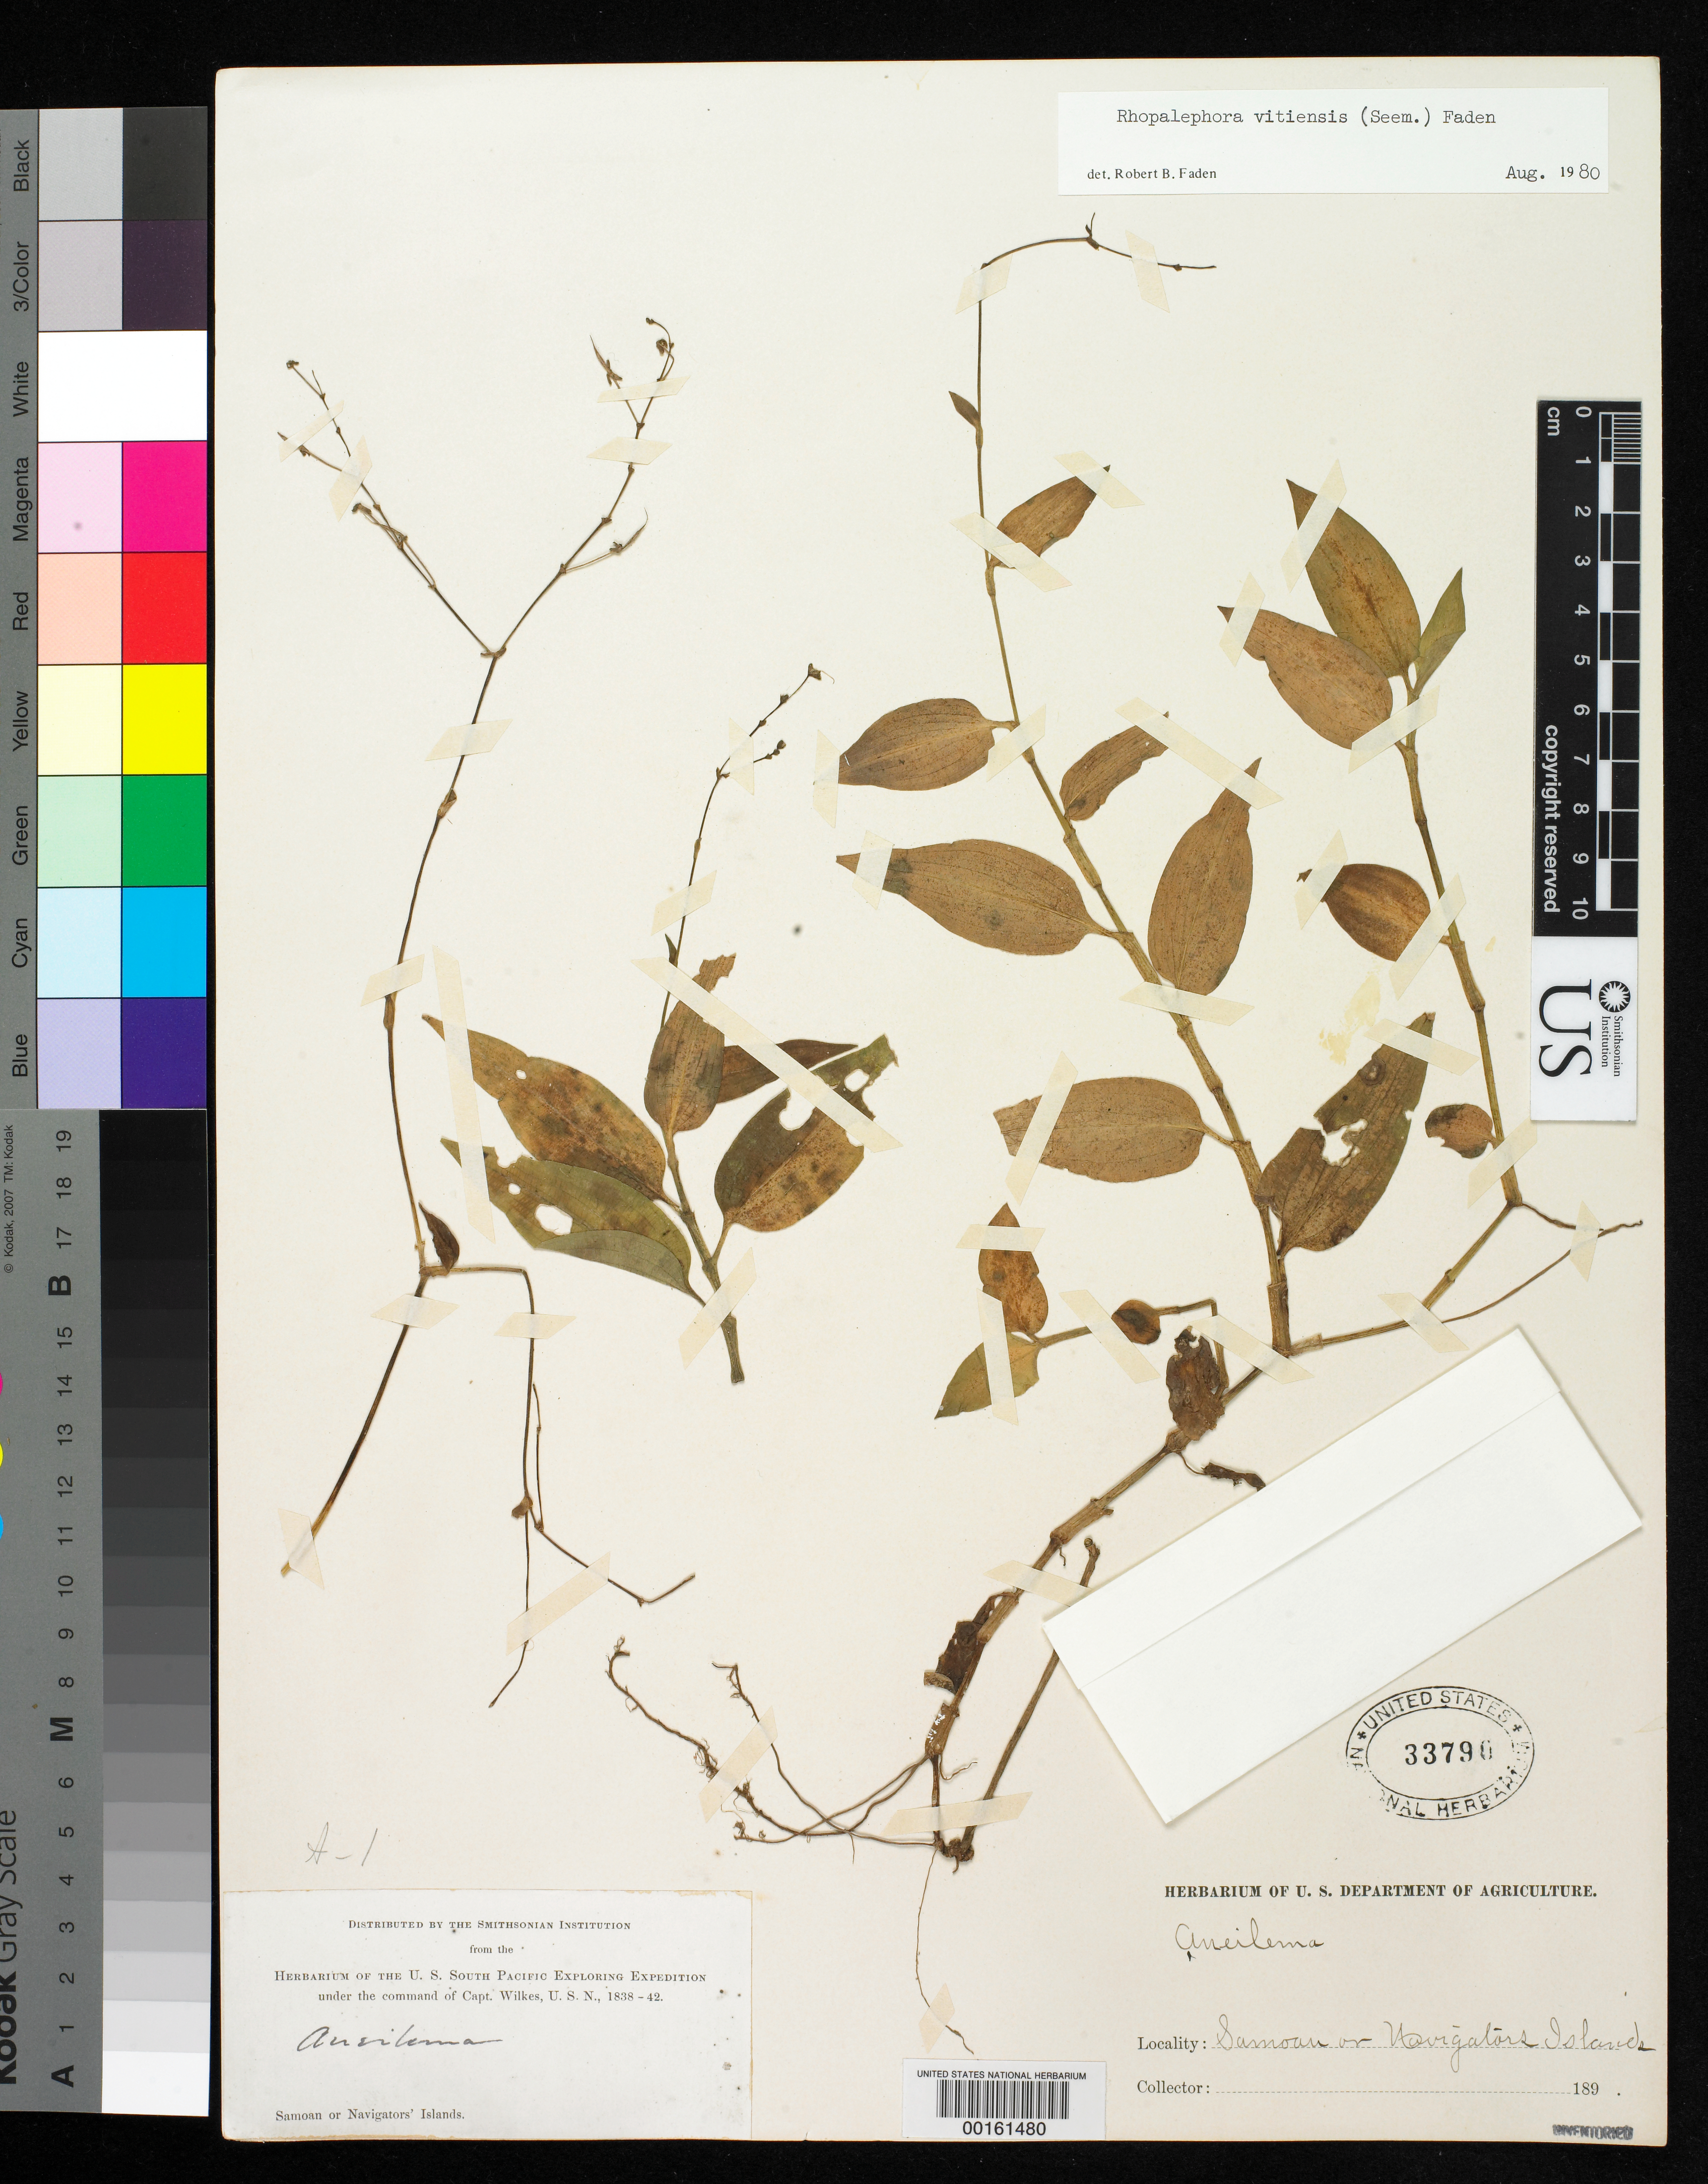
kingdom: Plantae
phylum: Tracheophyta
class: Liliopsida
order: Commelinales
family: Commelinaceae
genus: Rhopalephora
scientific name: Rhopalephora vitiensis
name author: (Seem.) Faden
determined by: Faden, Robert B., (US), Smithsonian Institution - National Museum of Natural History (UNITED STATES)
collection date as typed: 1838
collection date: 1838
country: American Samoa / Samoa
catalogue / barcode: US 33790